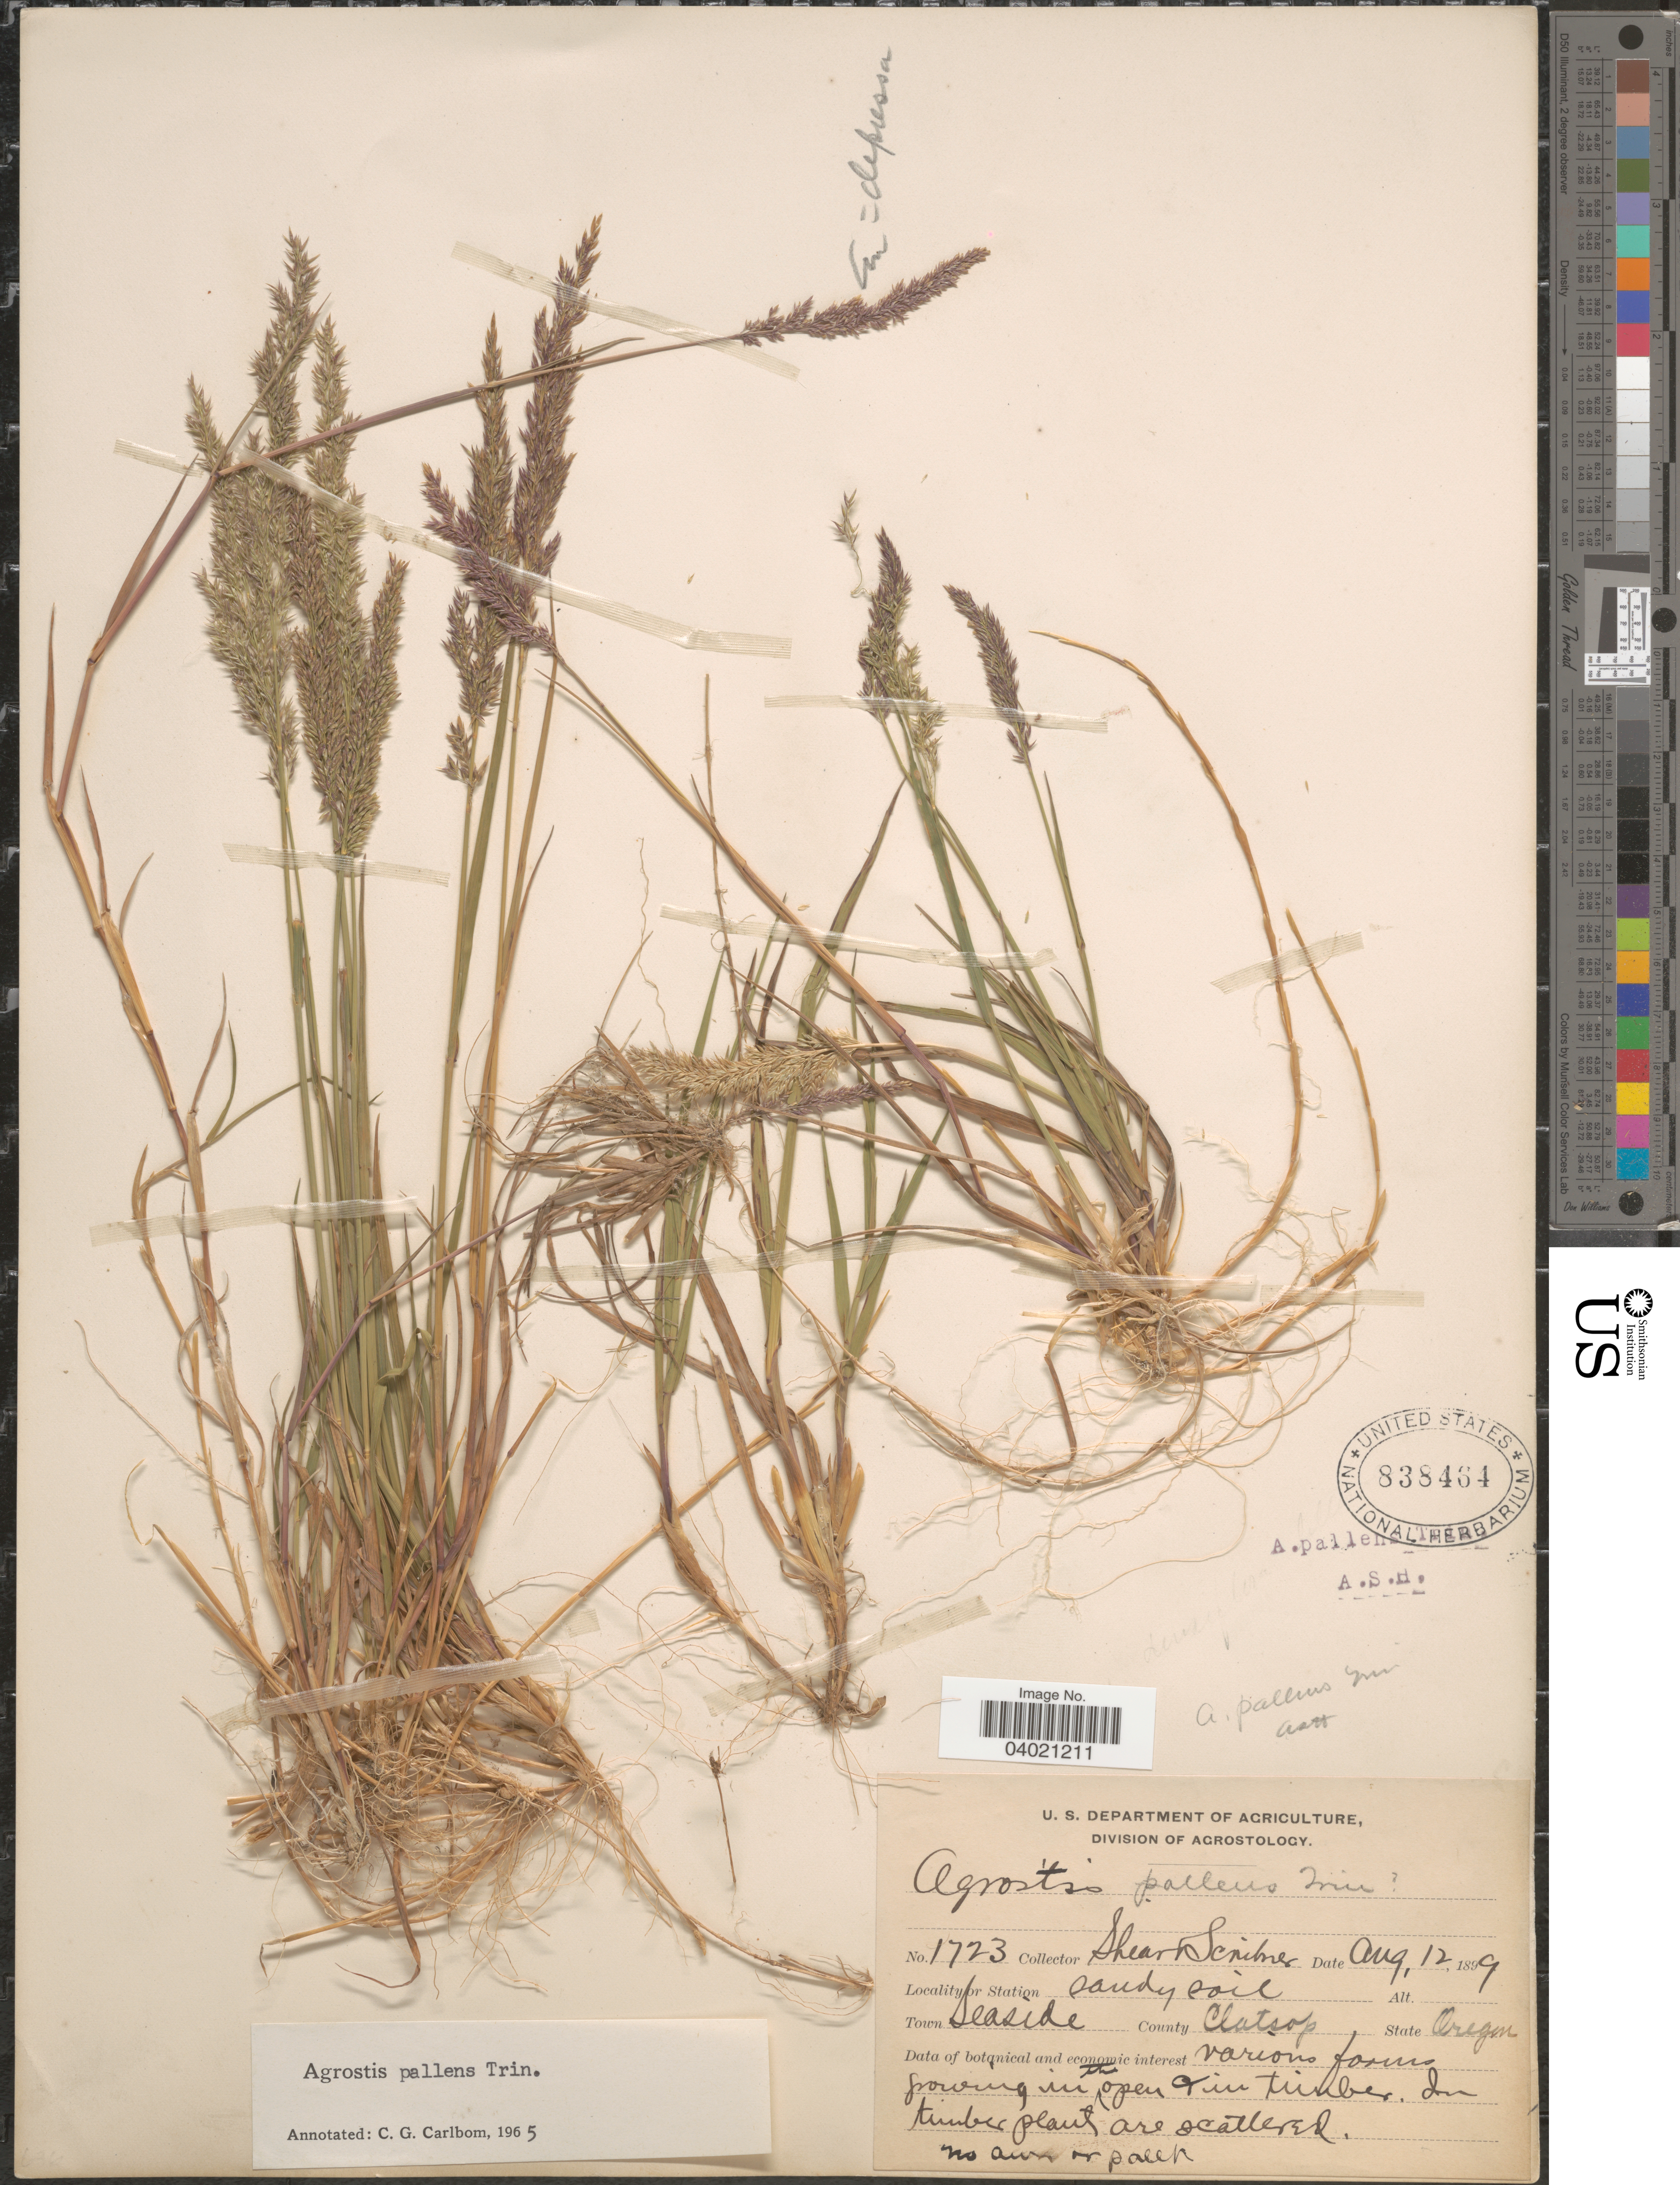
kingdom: Plantae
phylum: Tracheophyta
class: Liliopsida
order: Poales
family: Poaceae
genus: Agrostis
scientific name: Agrostis pallens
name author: Trin.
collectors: -- Shear & Scribner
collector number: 1723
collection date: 1899-08-12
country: United States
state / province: Oregon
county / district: Clatsop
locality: Town Seaside. County Clatsop.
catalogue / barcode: US 838464